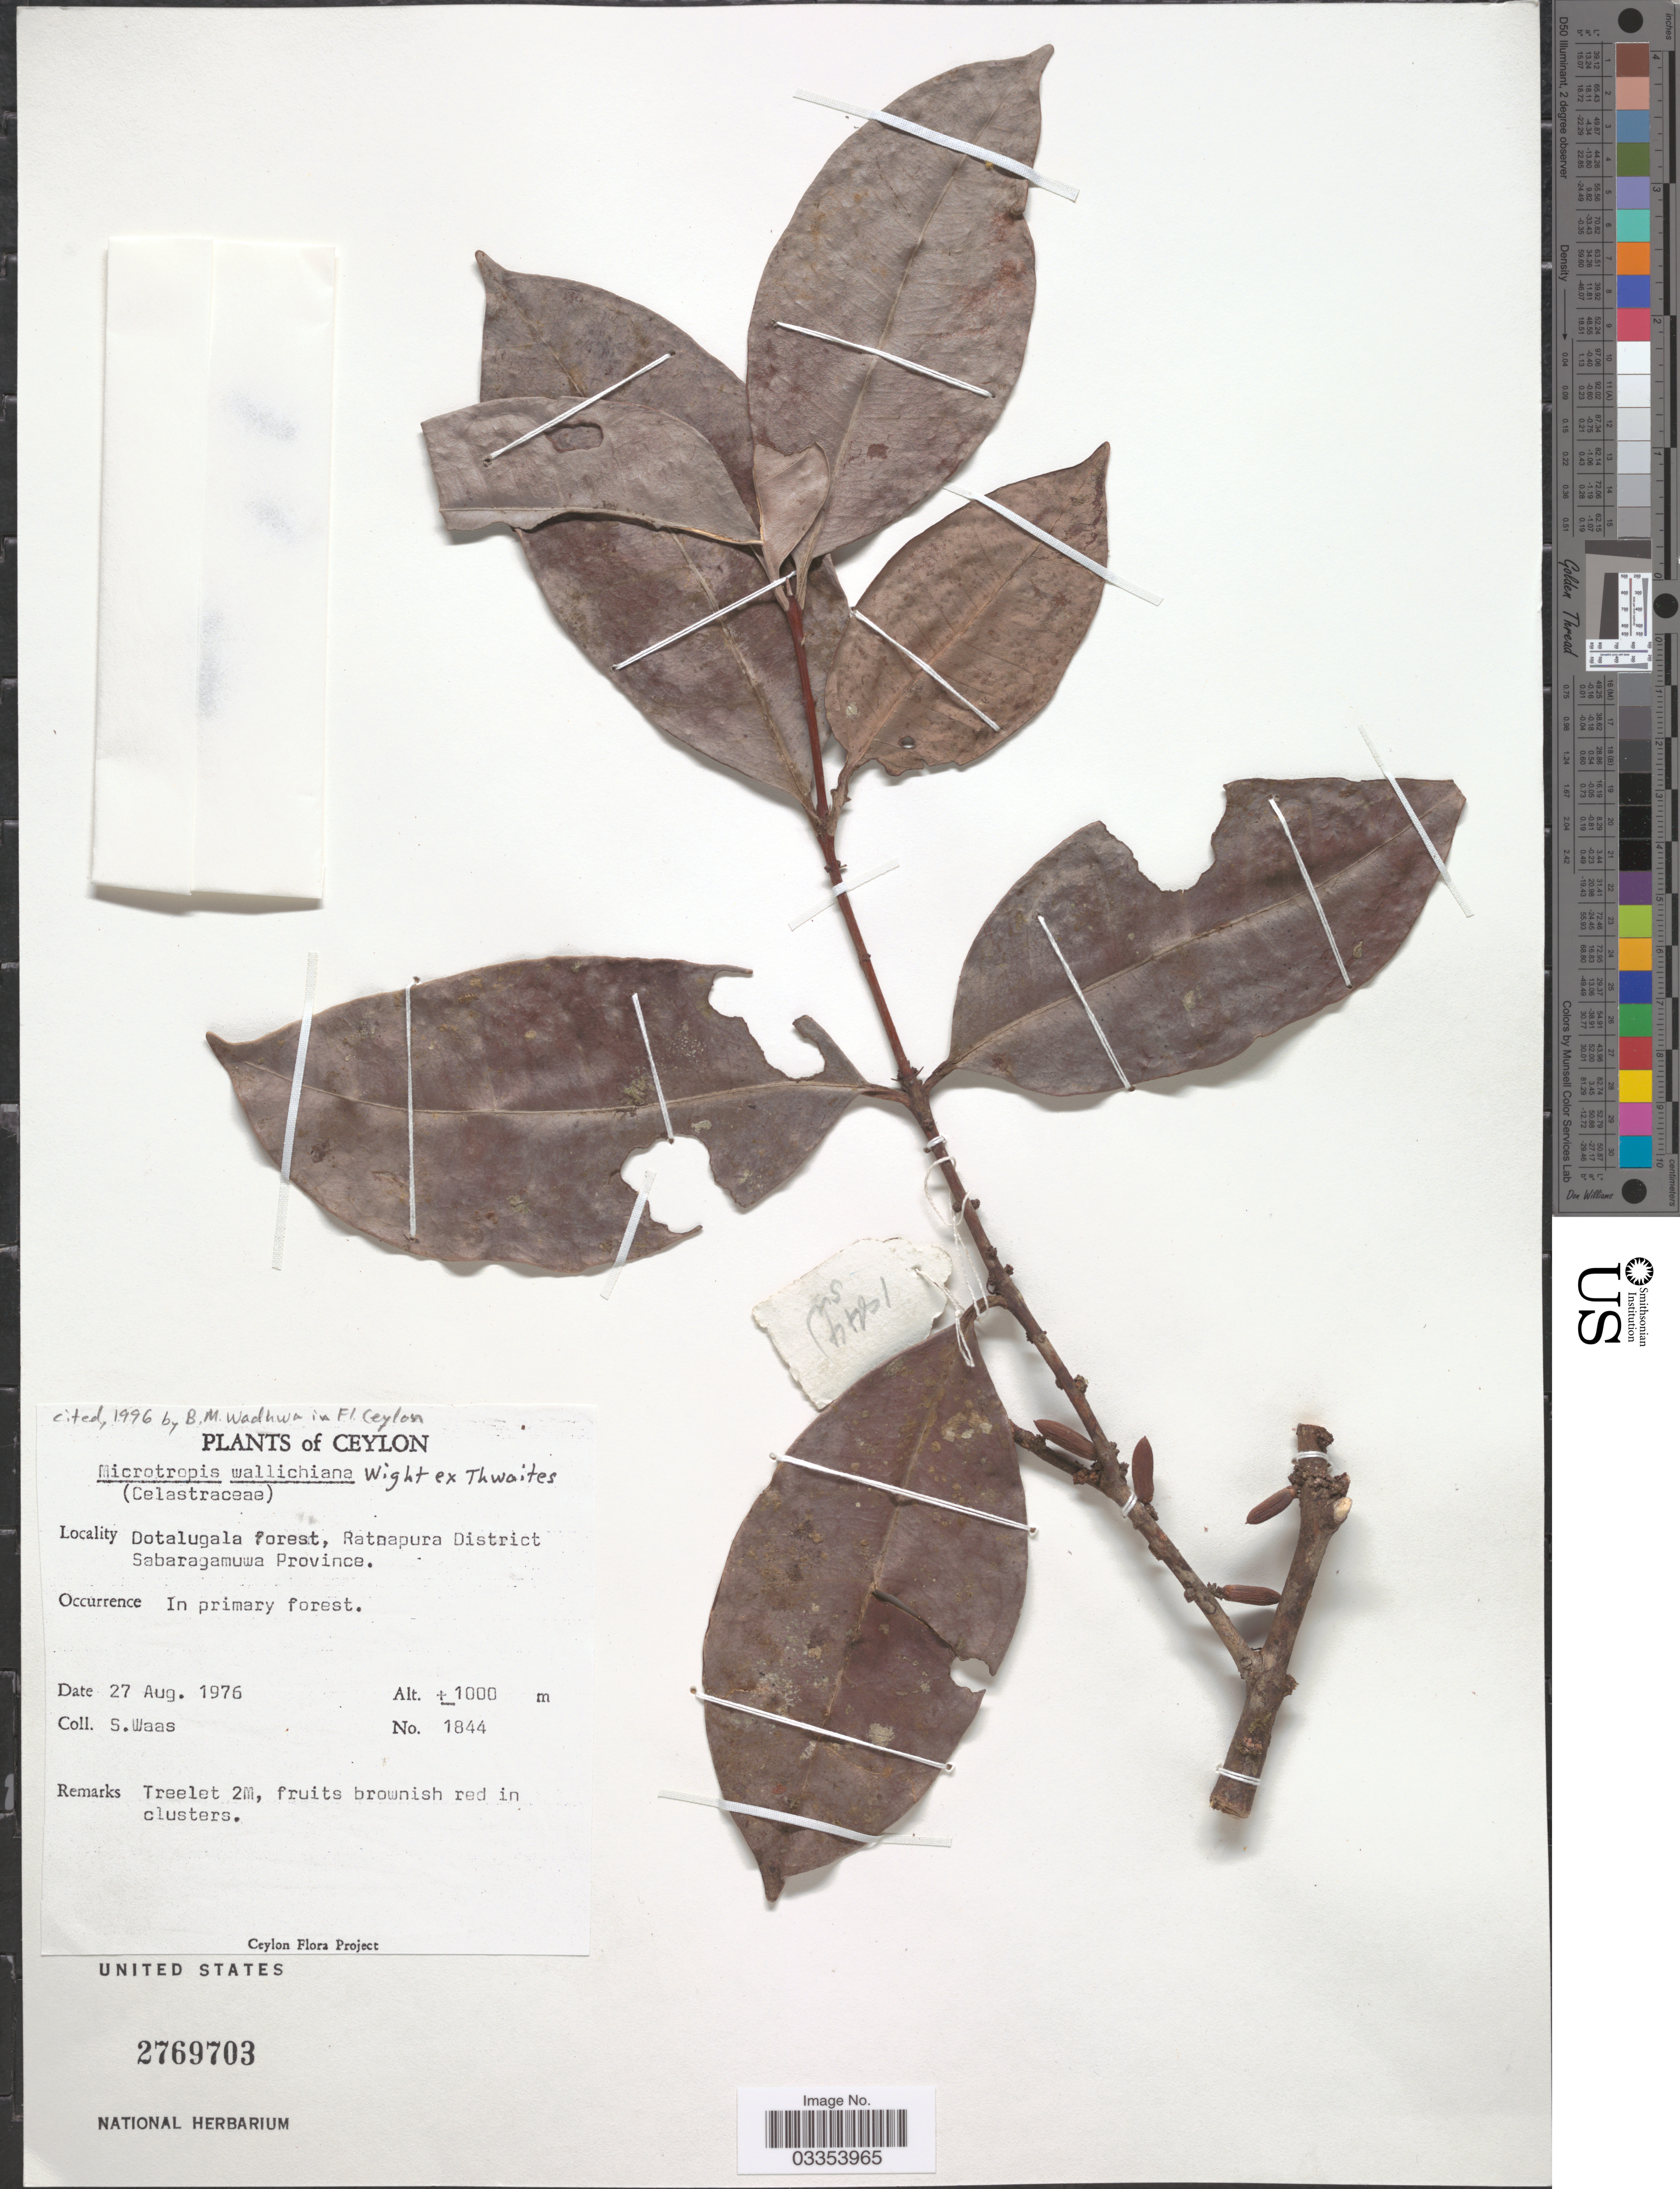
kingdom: Plantae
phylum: Tracheophyta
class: Magnoliopsida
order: Celastrales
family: Celastraceae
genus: Microtropis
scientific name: Microtropis wallichiana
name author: Wight in Thwaites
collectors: S. Waas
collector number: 1844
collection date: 1976-08-27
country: Sri Lanka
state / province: Sabaragamuwa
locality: Ceylon. Dotalugala forest, Ratnapura District Sabaragamuwa Province.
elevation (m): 1000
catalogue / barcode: US 2769703